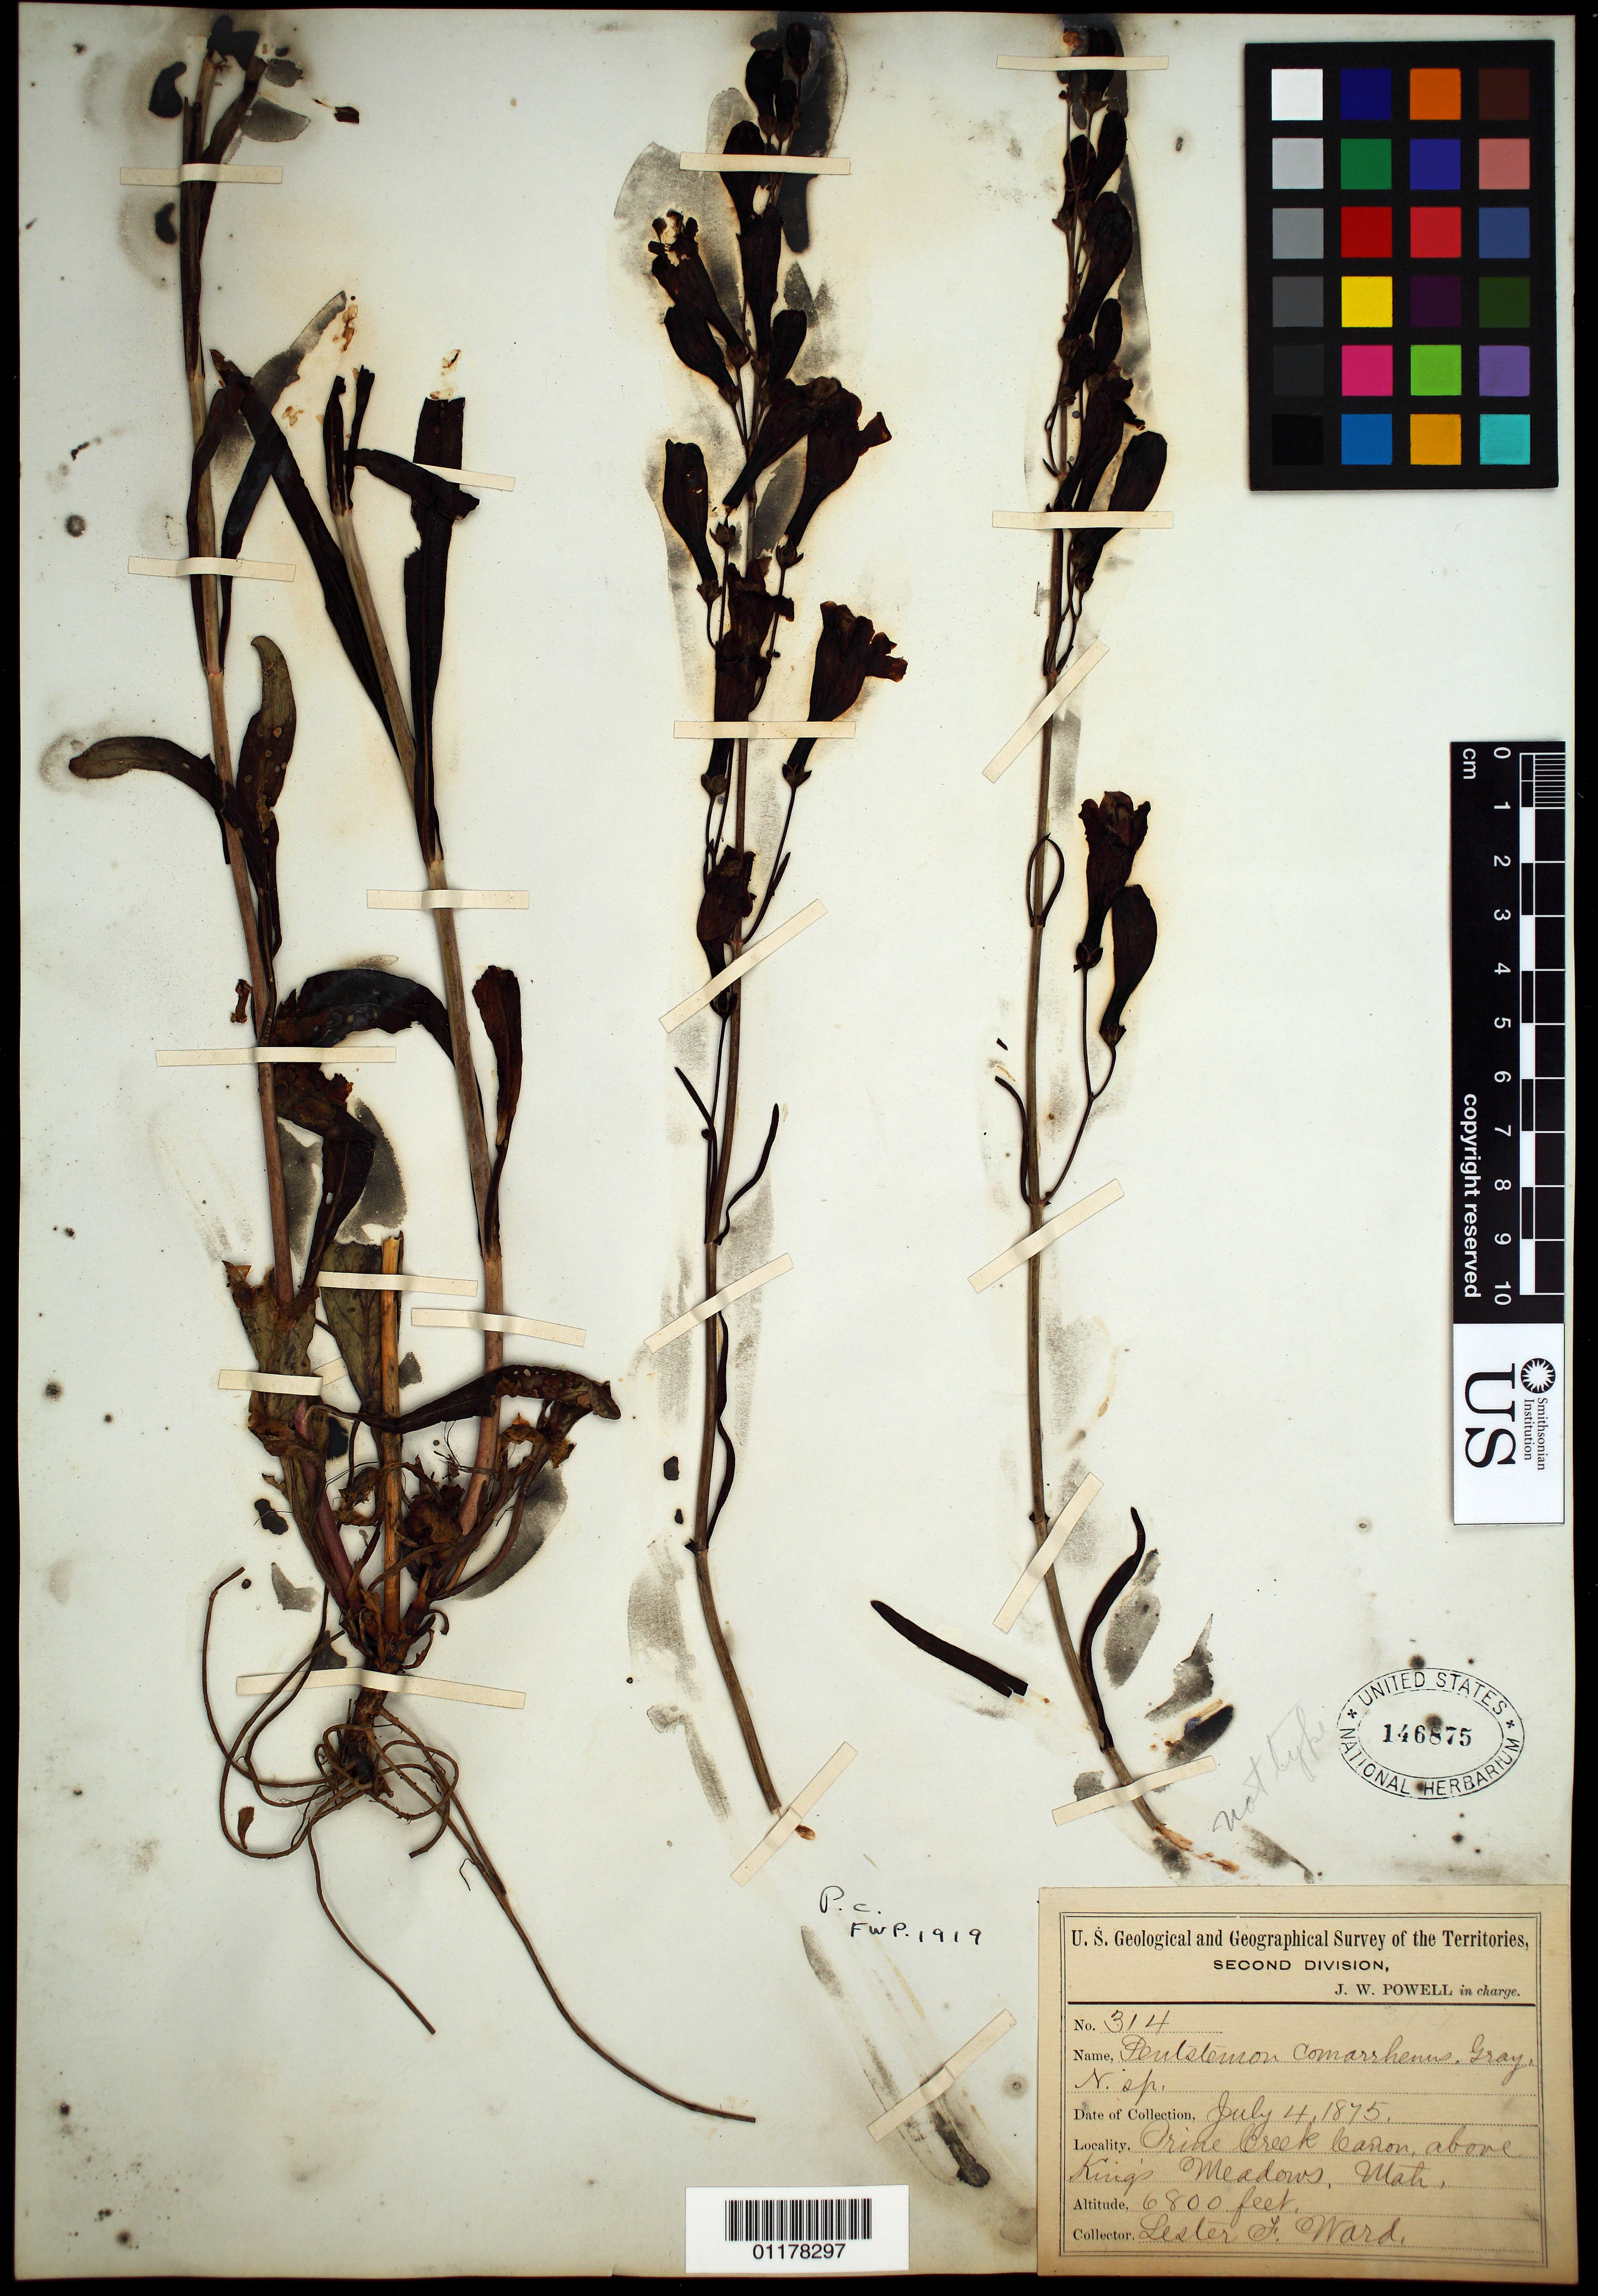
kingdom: Plantae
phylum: Tracheophyta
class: Magnoliopsida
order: Lamiales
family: Plantaginaceae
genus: Penstemon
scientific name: Penstemon comarrhenus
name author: A. Gray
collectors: L. F. Ward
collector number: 314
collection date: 1875-07-04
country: United States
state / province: Utah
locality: Brine Creek Canyon, above King's Meadows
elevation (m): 2073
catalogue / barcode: US 146875